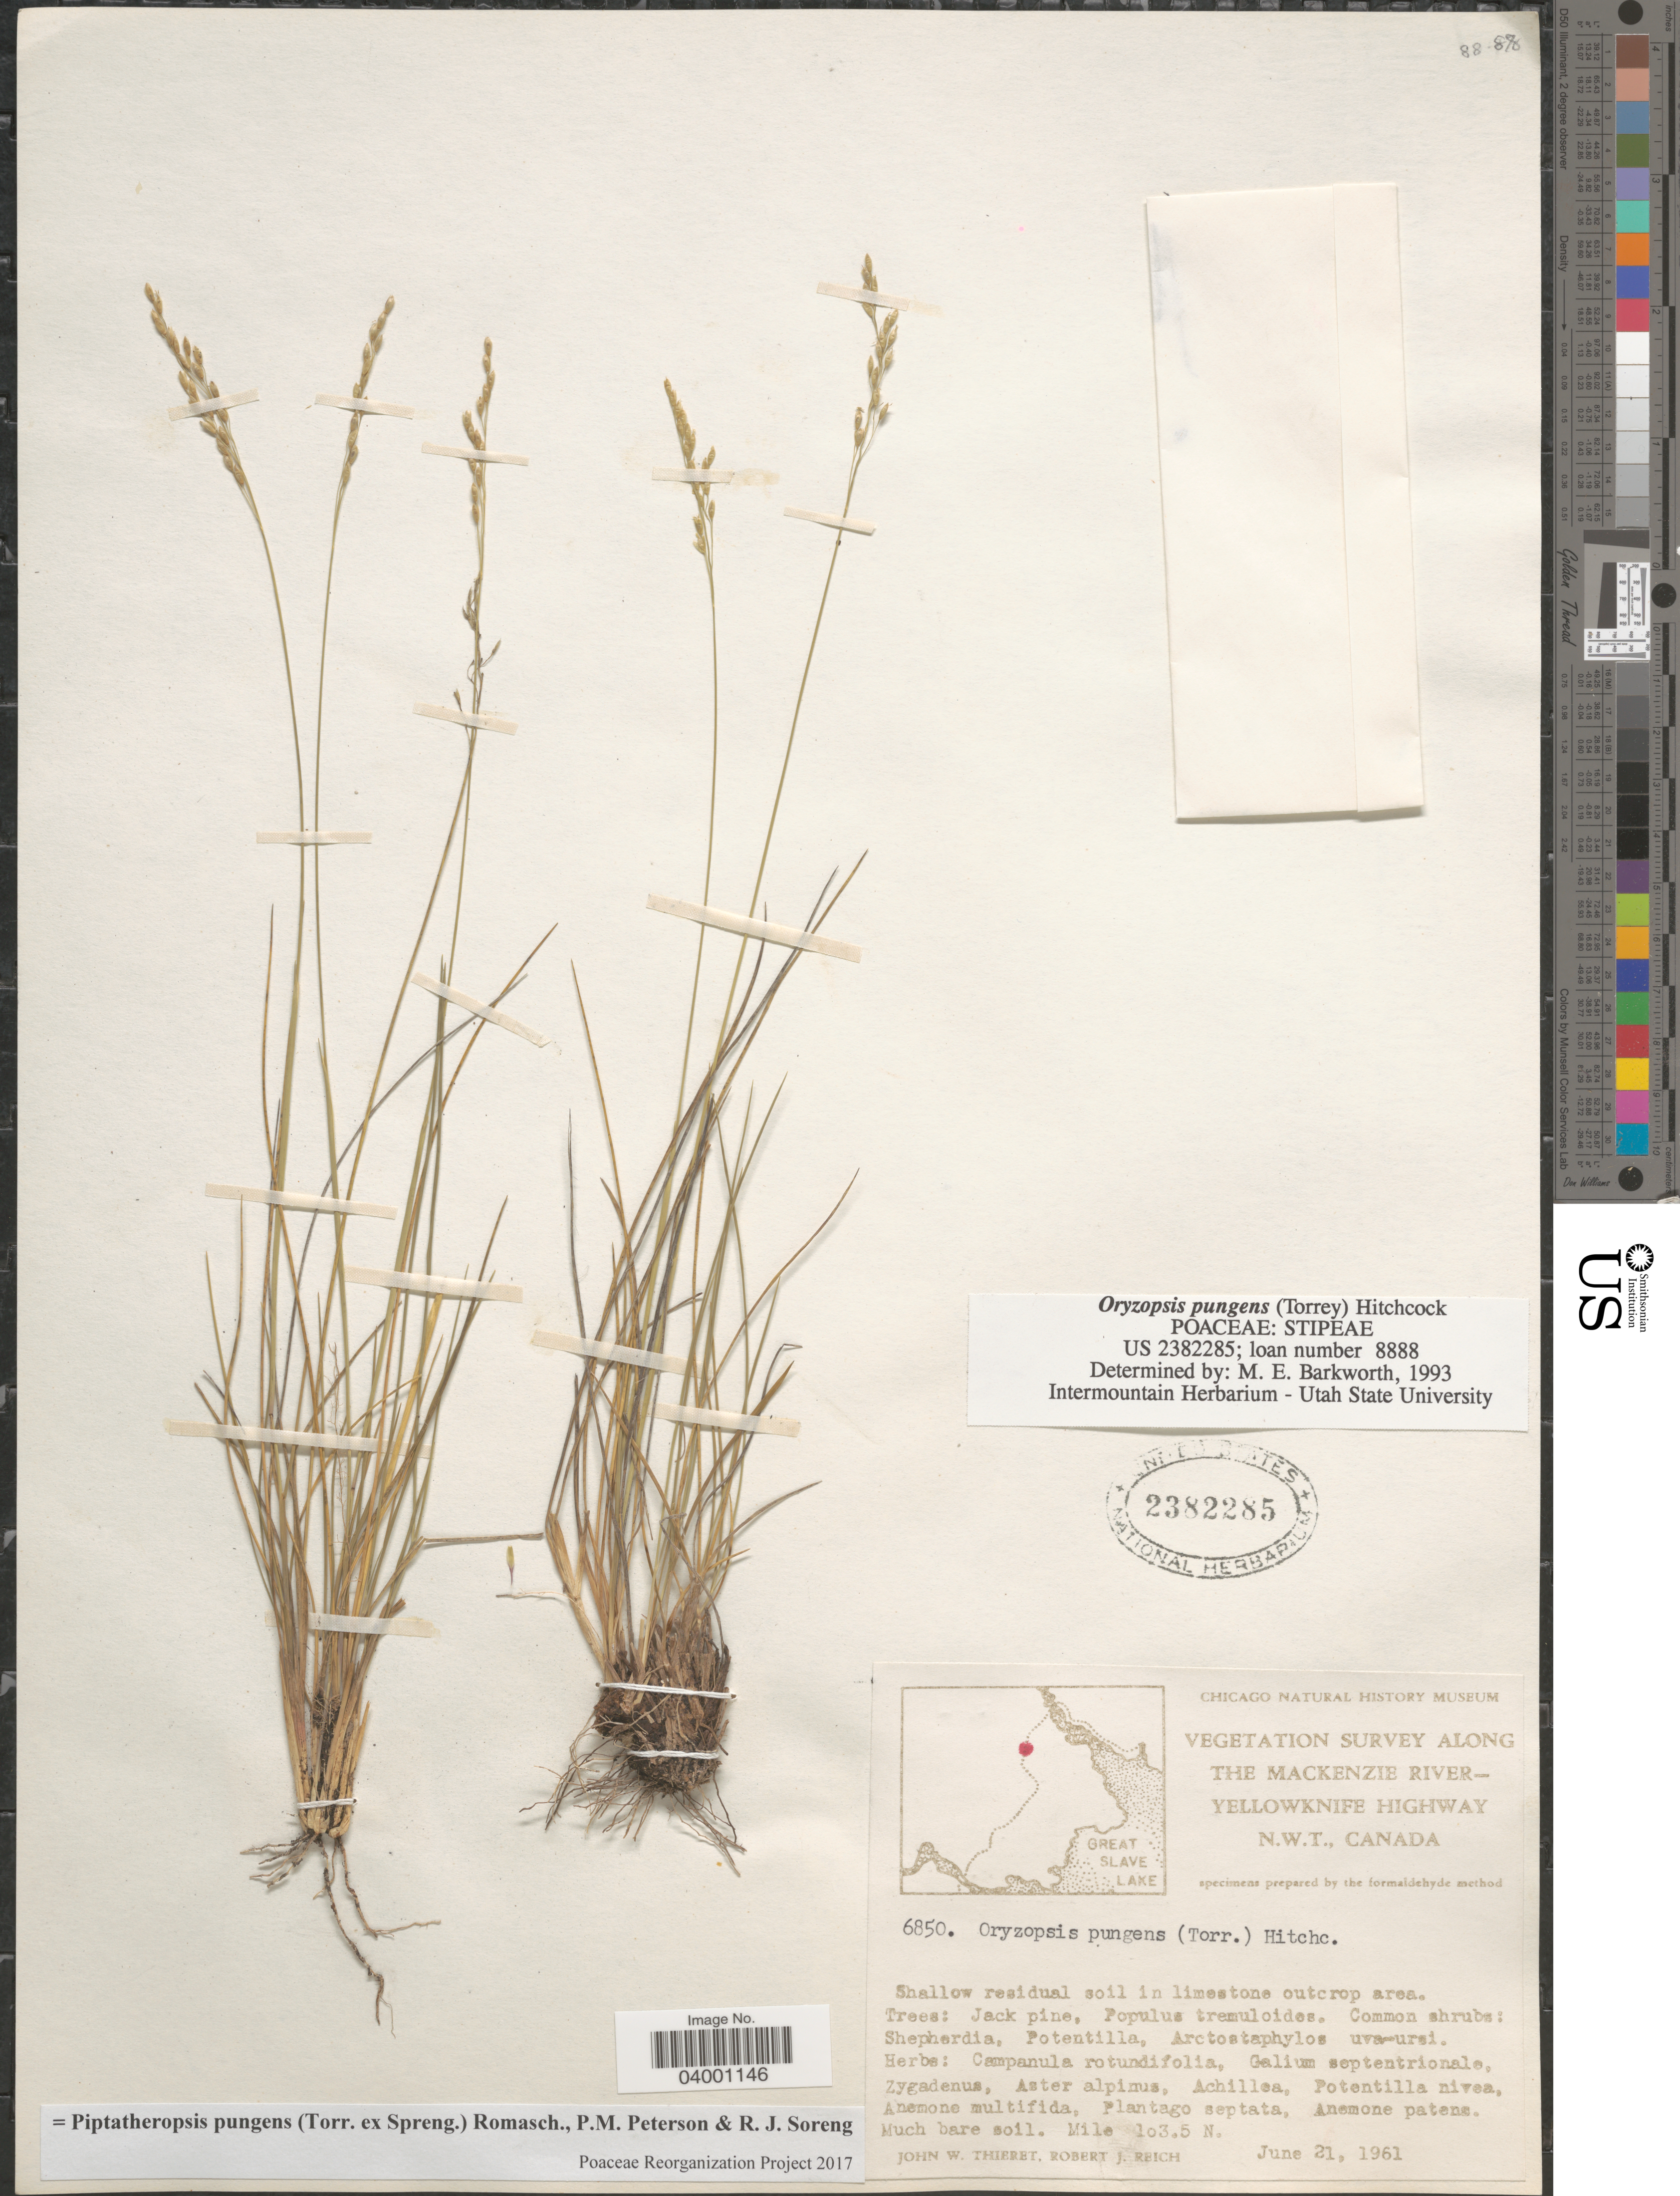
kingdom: Plantae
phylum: Tracheophyta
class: Liliopsida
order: Poales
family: Poaceae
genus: Piptatheropsis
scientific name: Piptatheropsis pungens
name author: (Torr. ex Spreng.) Romasch. et al.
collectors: J. W. Thieret & R. Reich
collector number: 6850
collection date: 1961-06-21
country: Canada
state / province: Northwest Territories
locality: Along the Mackenzie River - Yellowknife Highway. Mile 103.5 N.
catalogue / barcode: US 2382285